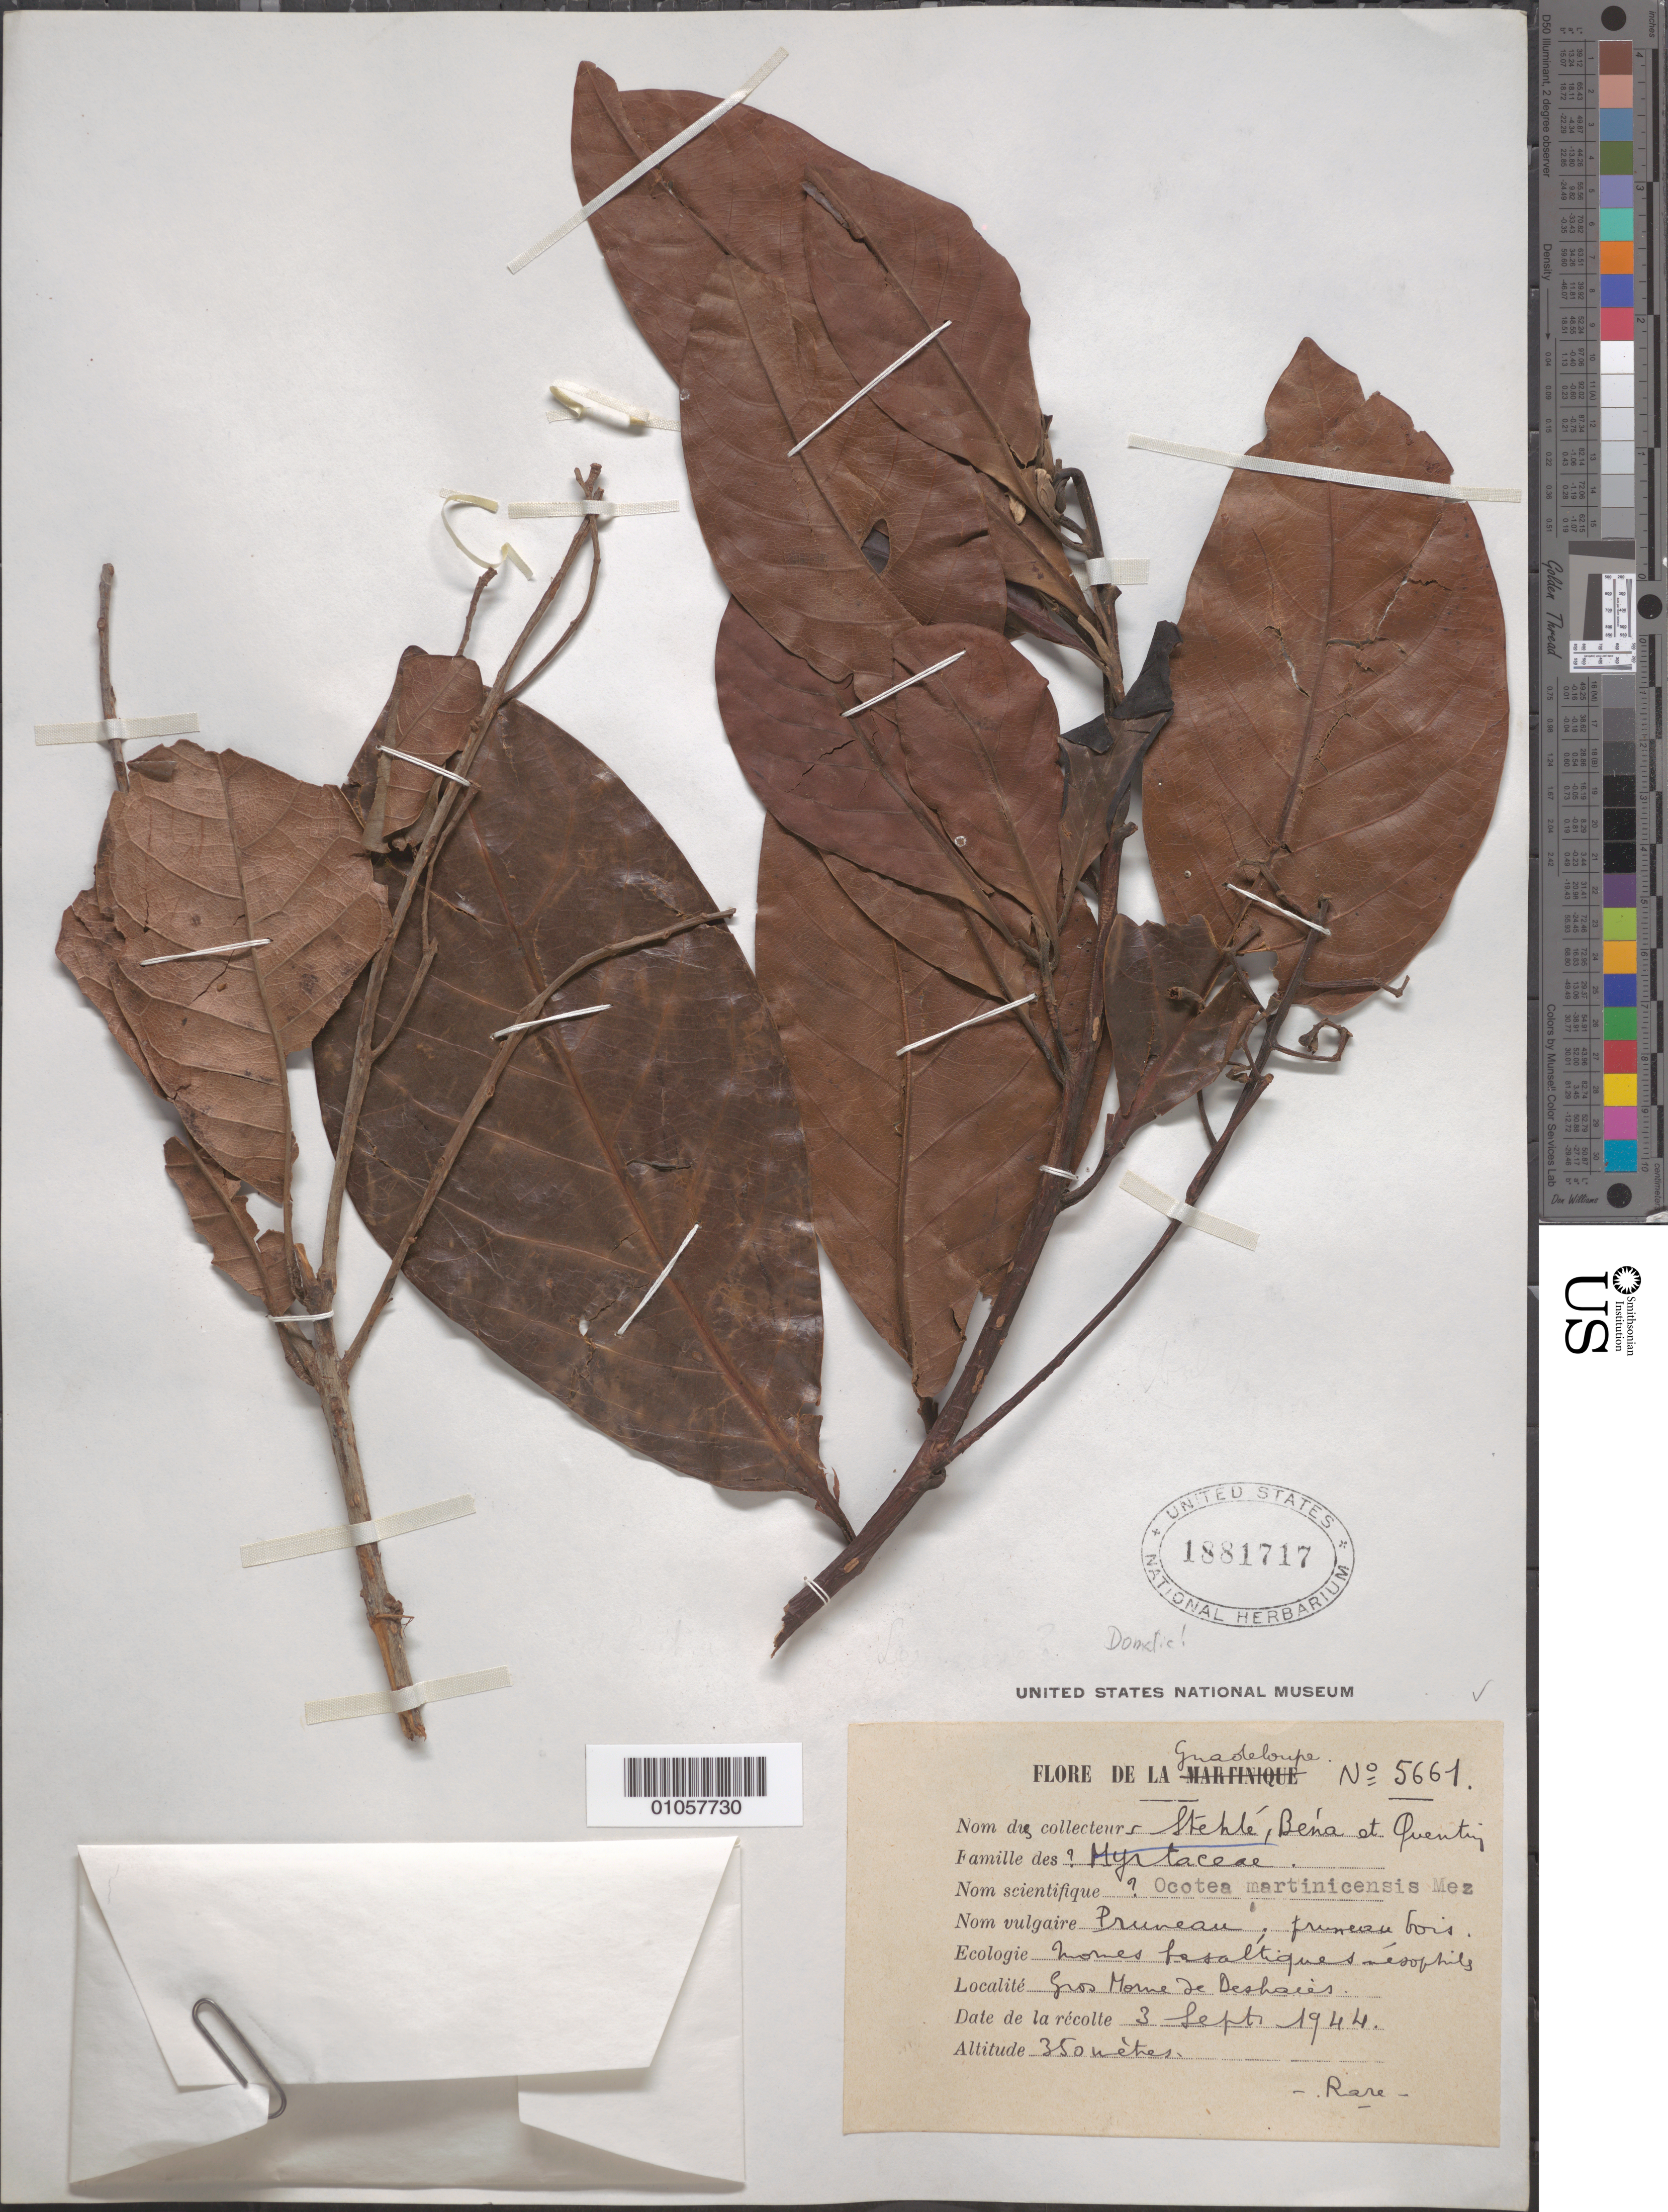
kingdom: Plantae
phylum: Tracheophyta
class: Magnoliopsida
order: Laurales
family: Lauraceae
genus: Ocotea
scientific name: Ocotea martinicensis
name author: Mez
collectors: H. Stehlé, -. Quentin & -. Béna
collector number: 5661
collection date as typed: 03 Sep 1944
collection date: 1944-09-03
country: Guadeloupe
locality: Gros Morne de Deshaies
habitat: Mornes basaltiques mésophiles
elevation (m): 350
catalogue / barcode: US 1881717